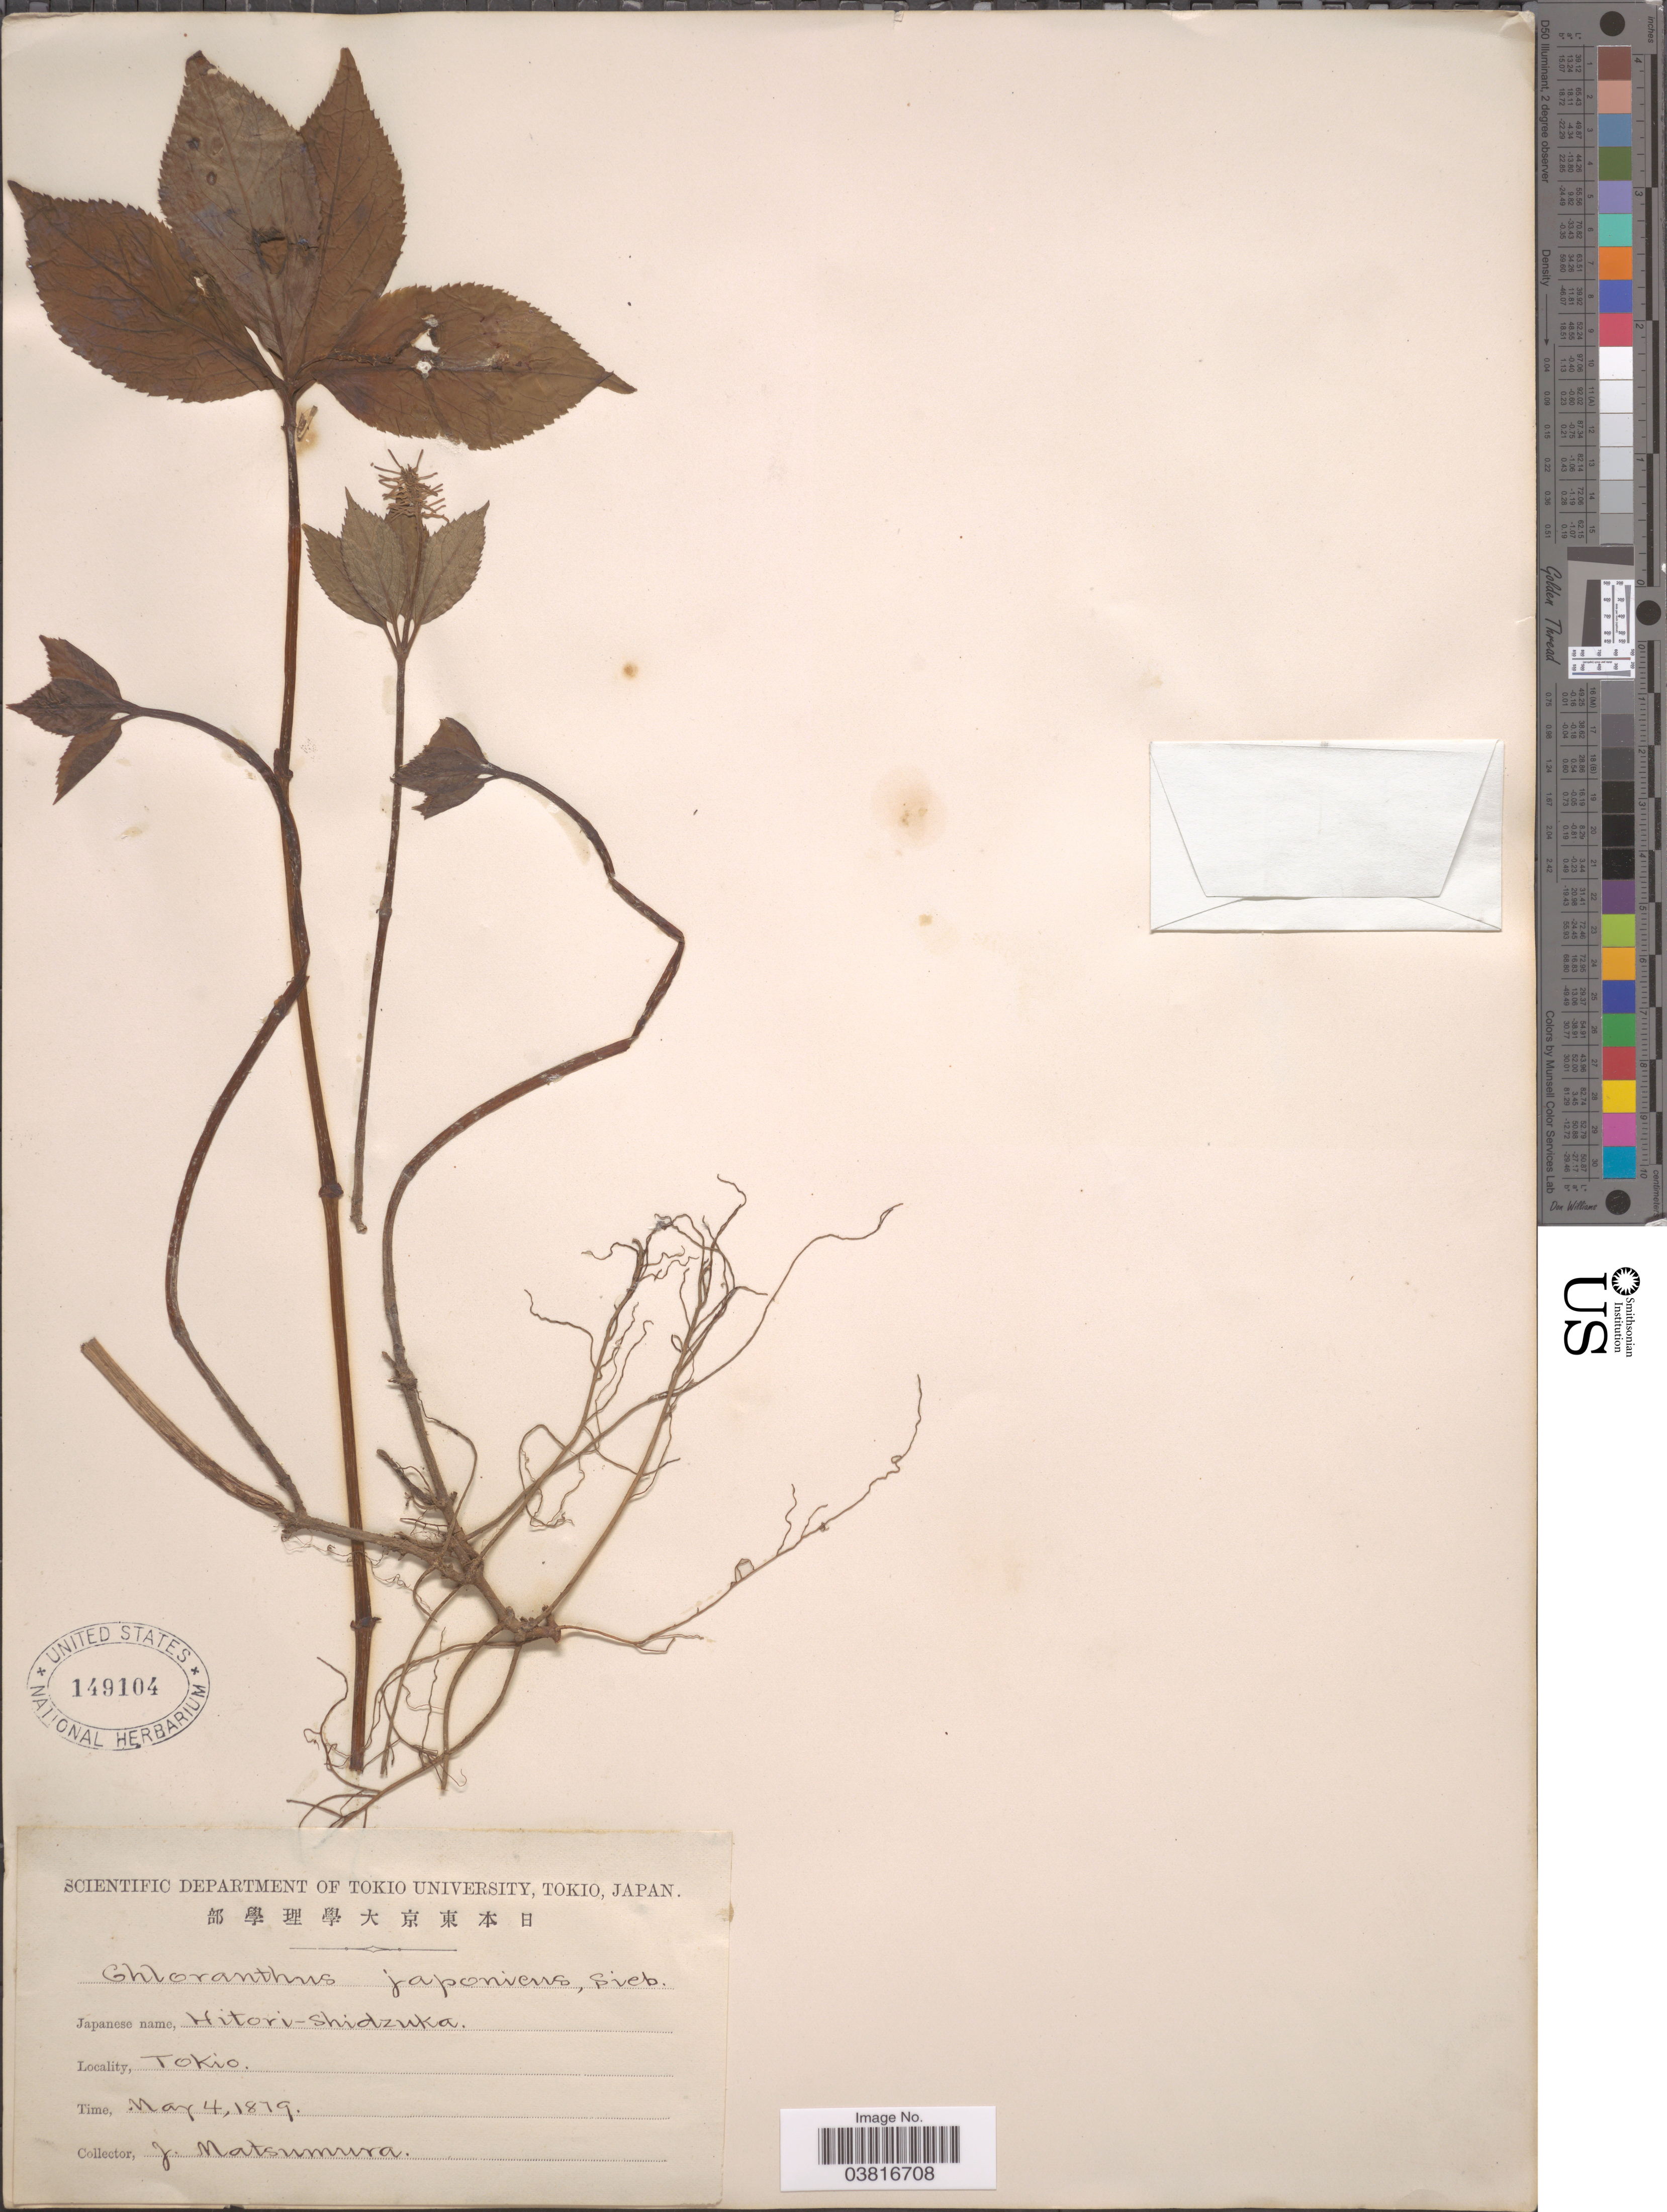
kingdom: Plantae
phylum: Tracheophyta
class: Magnoliopsida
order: Chloranthales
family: Chloranthaceae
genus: Chloranthus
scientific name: Chloranthus japonicus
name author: Siebold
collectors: J. Matsumura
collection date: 1879-05-04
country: Japan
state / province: Tokyo, Federal City of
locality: Tokio.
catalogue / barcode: US 149104